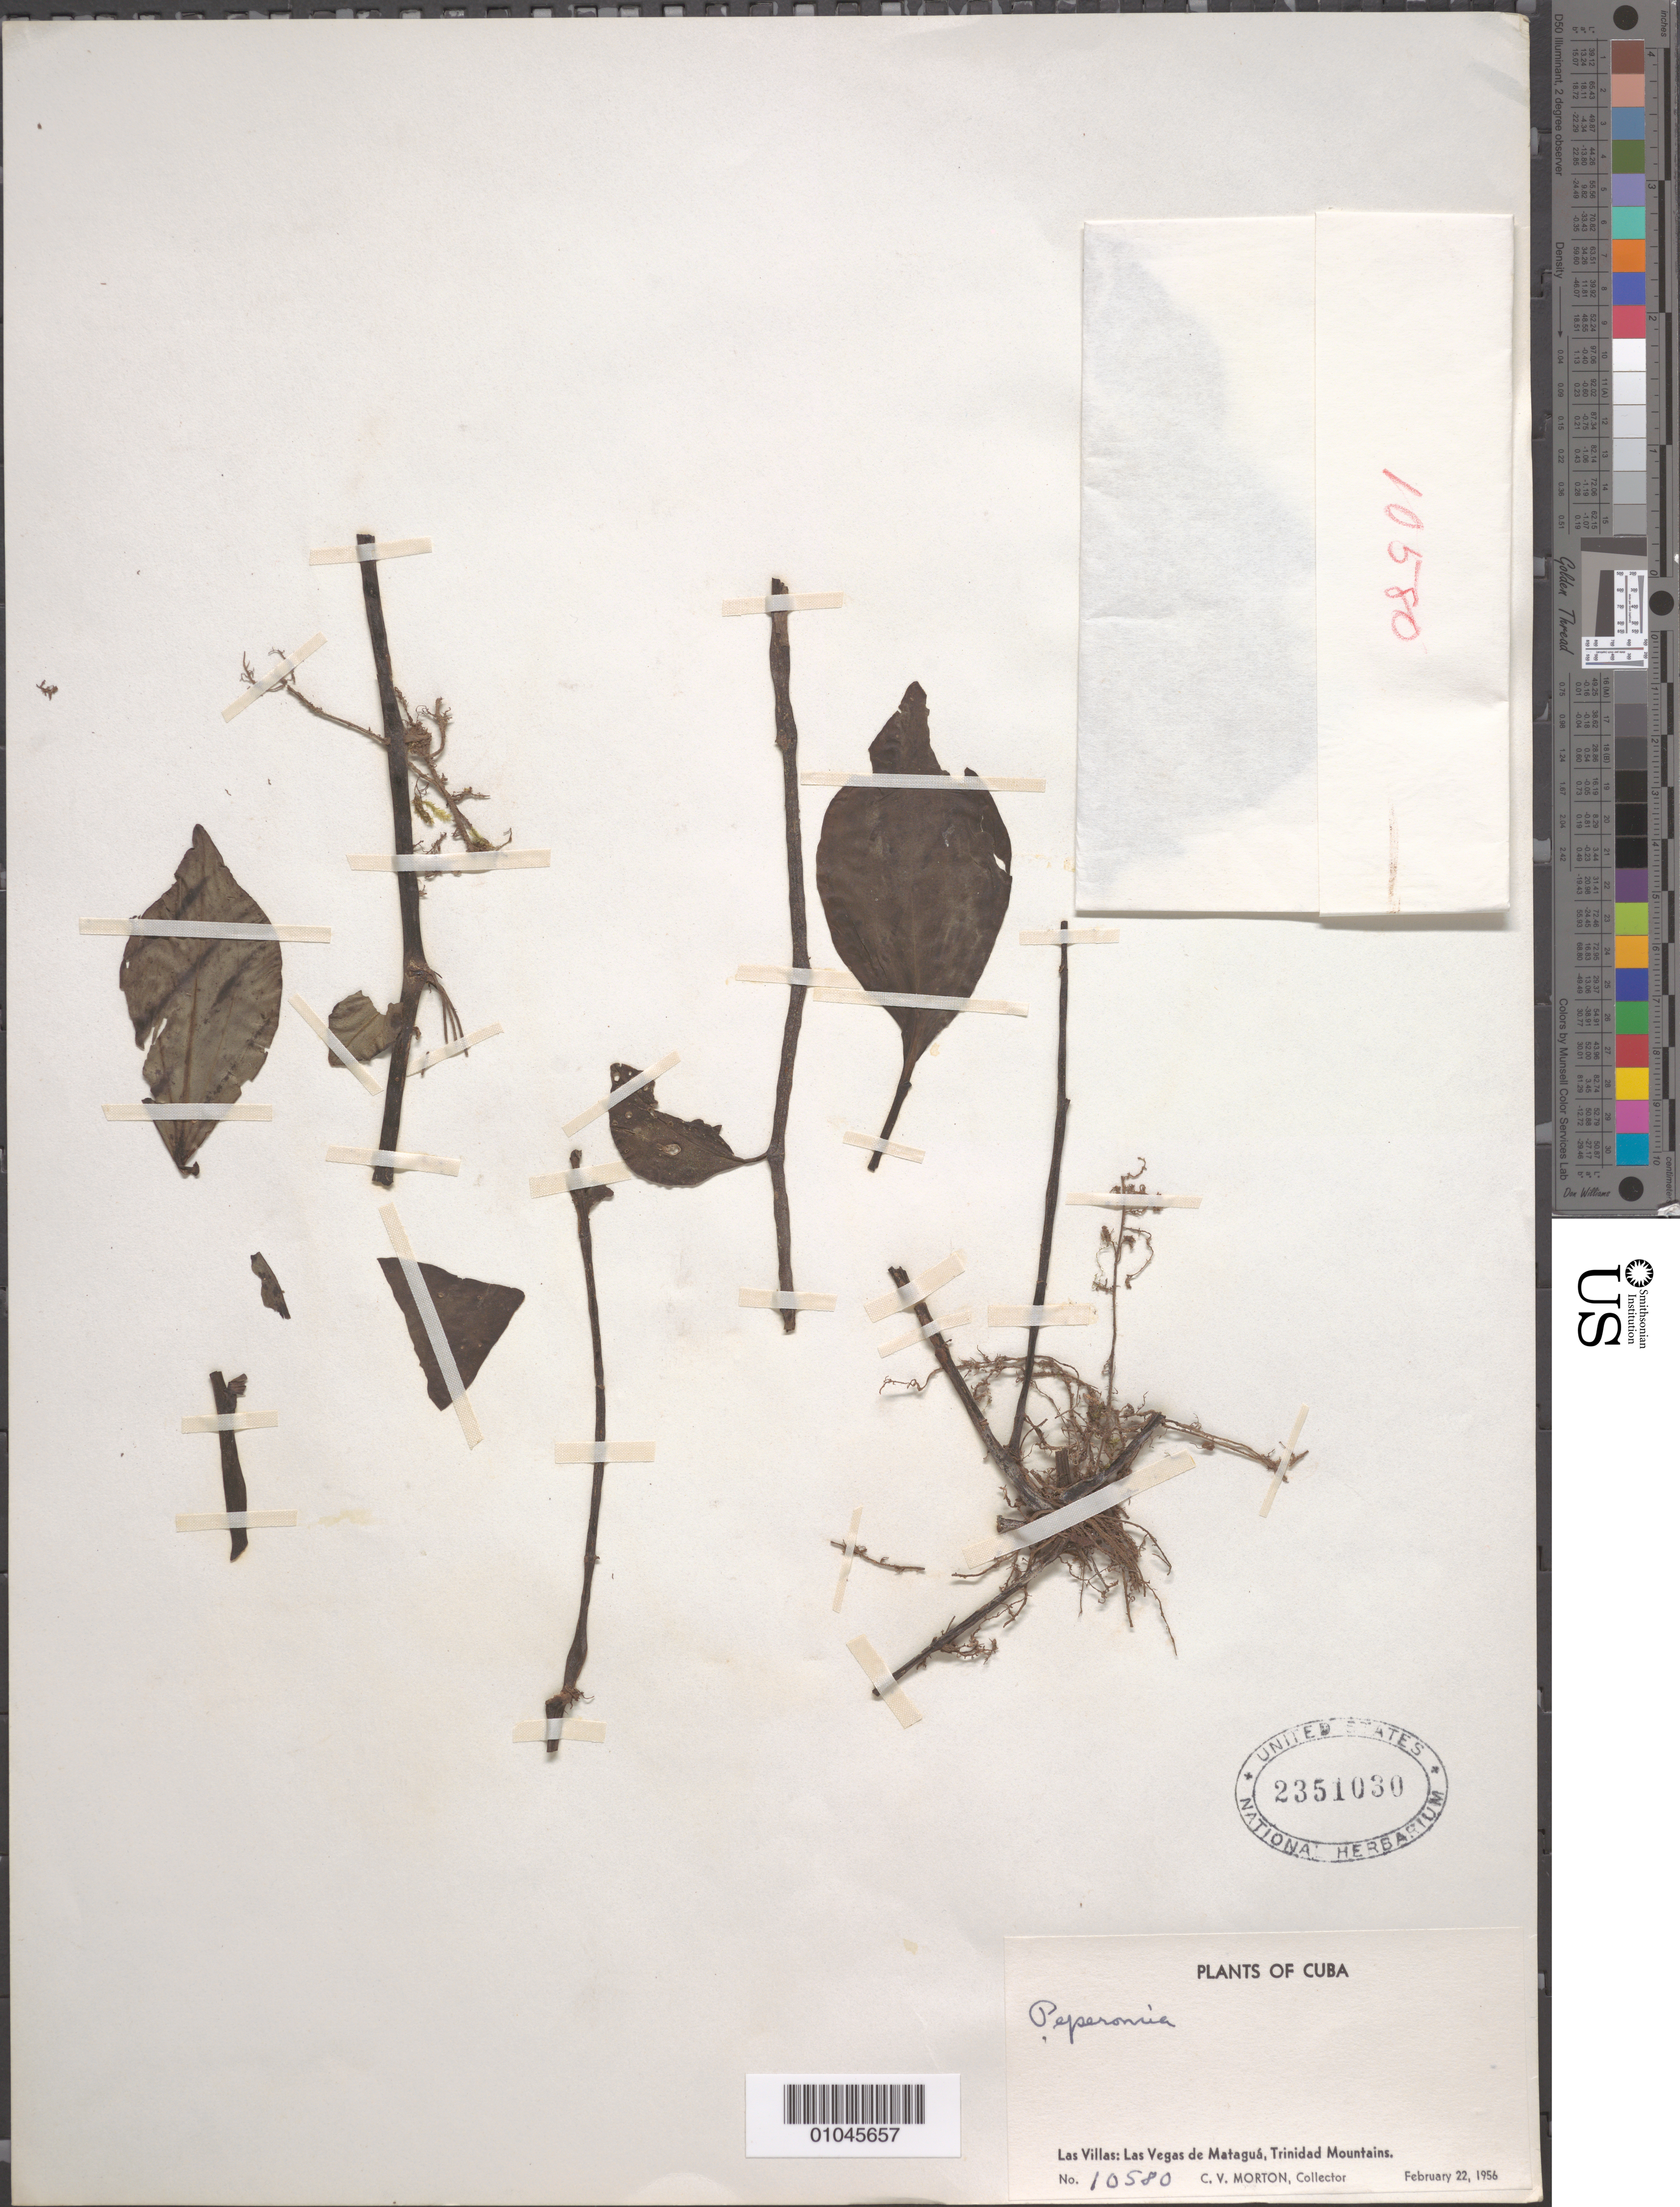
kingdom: Plantae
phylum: Tracheophyta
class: Magnoliopsida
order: Piperales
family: Piperaceae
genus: Peperomia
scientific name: Peperomia sp.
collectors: C. V. Morton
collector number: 10580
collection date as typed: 22 Feb 1956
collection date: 1956-02-22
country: Cuba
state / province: Las Villas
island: Cuba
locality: Las Villas: Las Vegas de Matagua, Trinidad Mts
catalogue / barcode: US 2351030